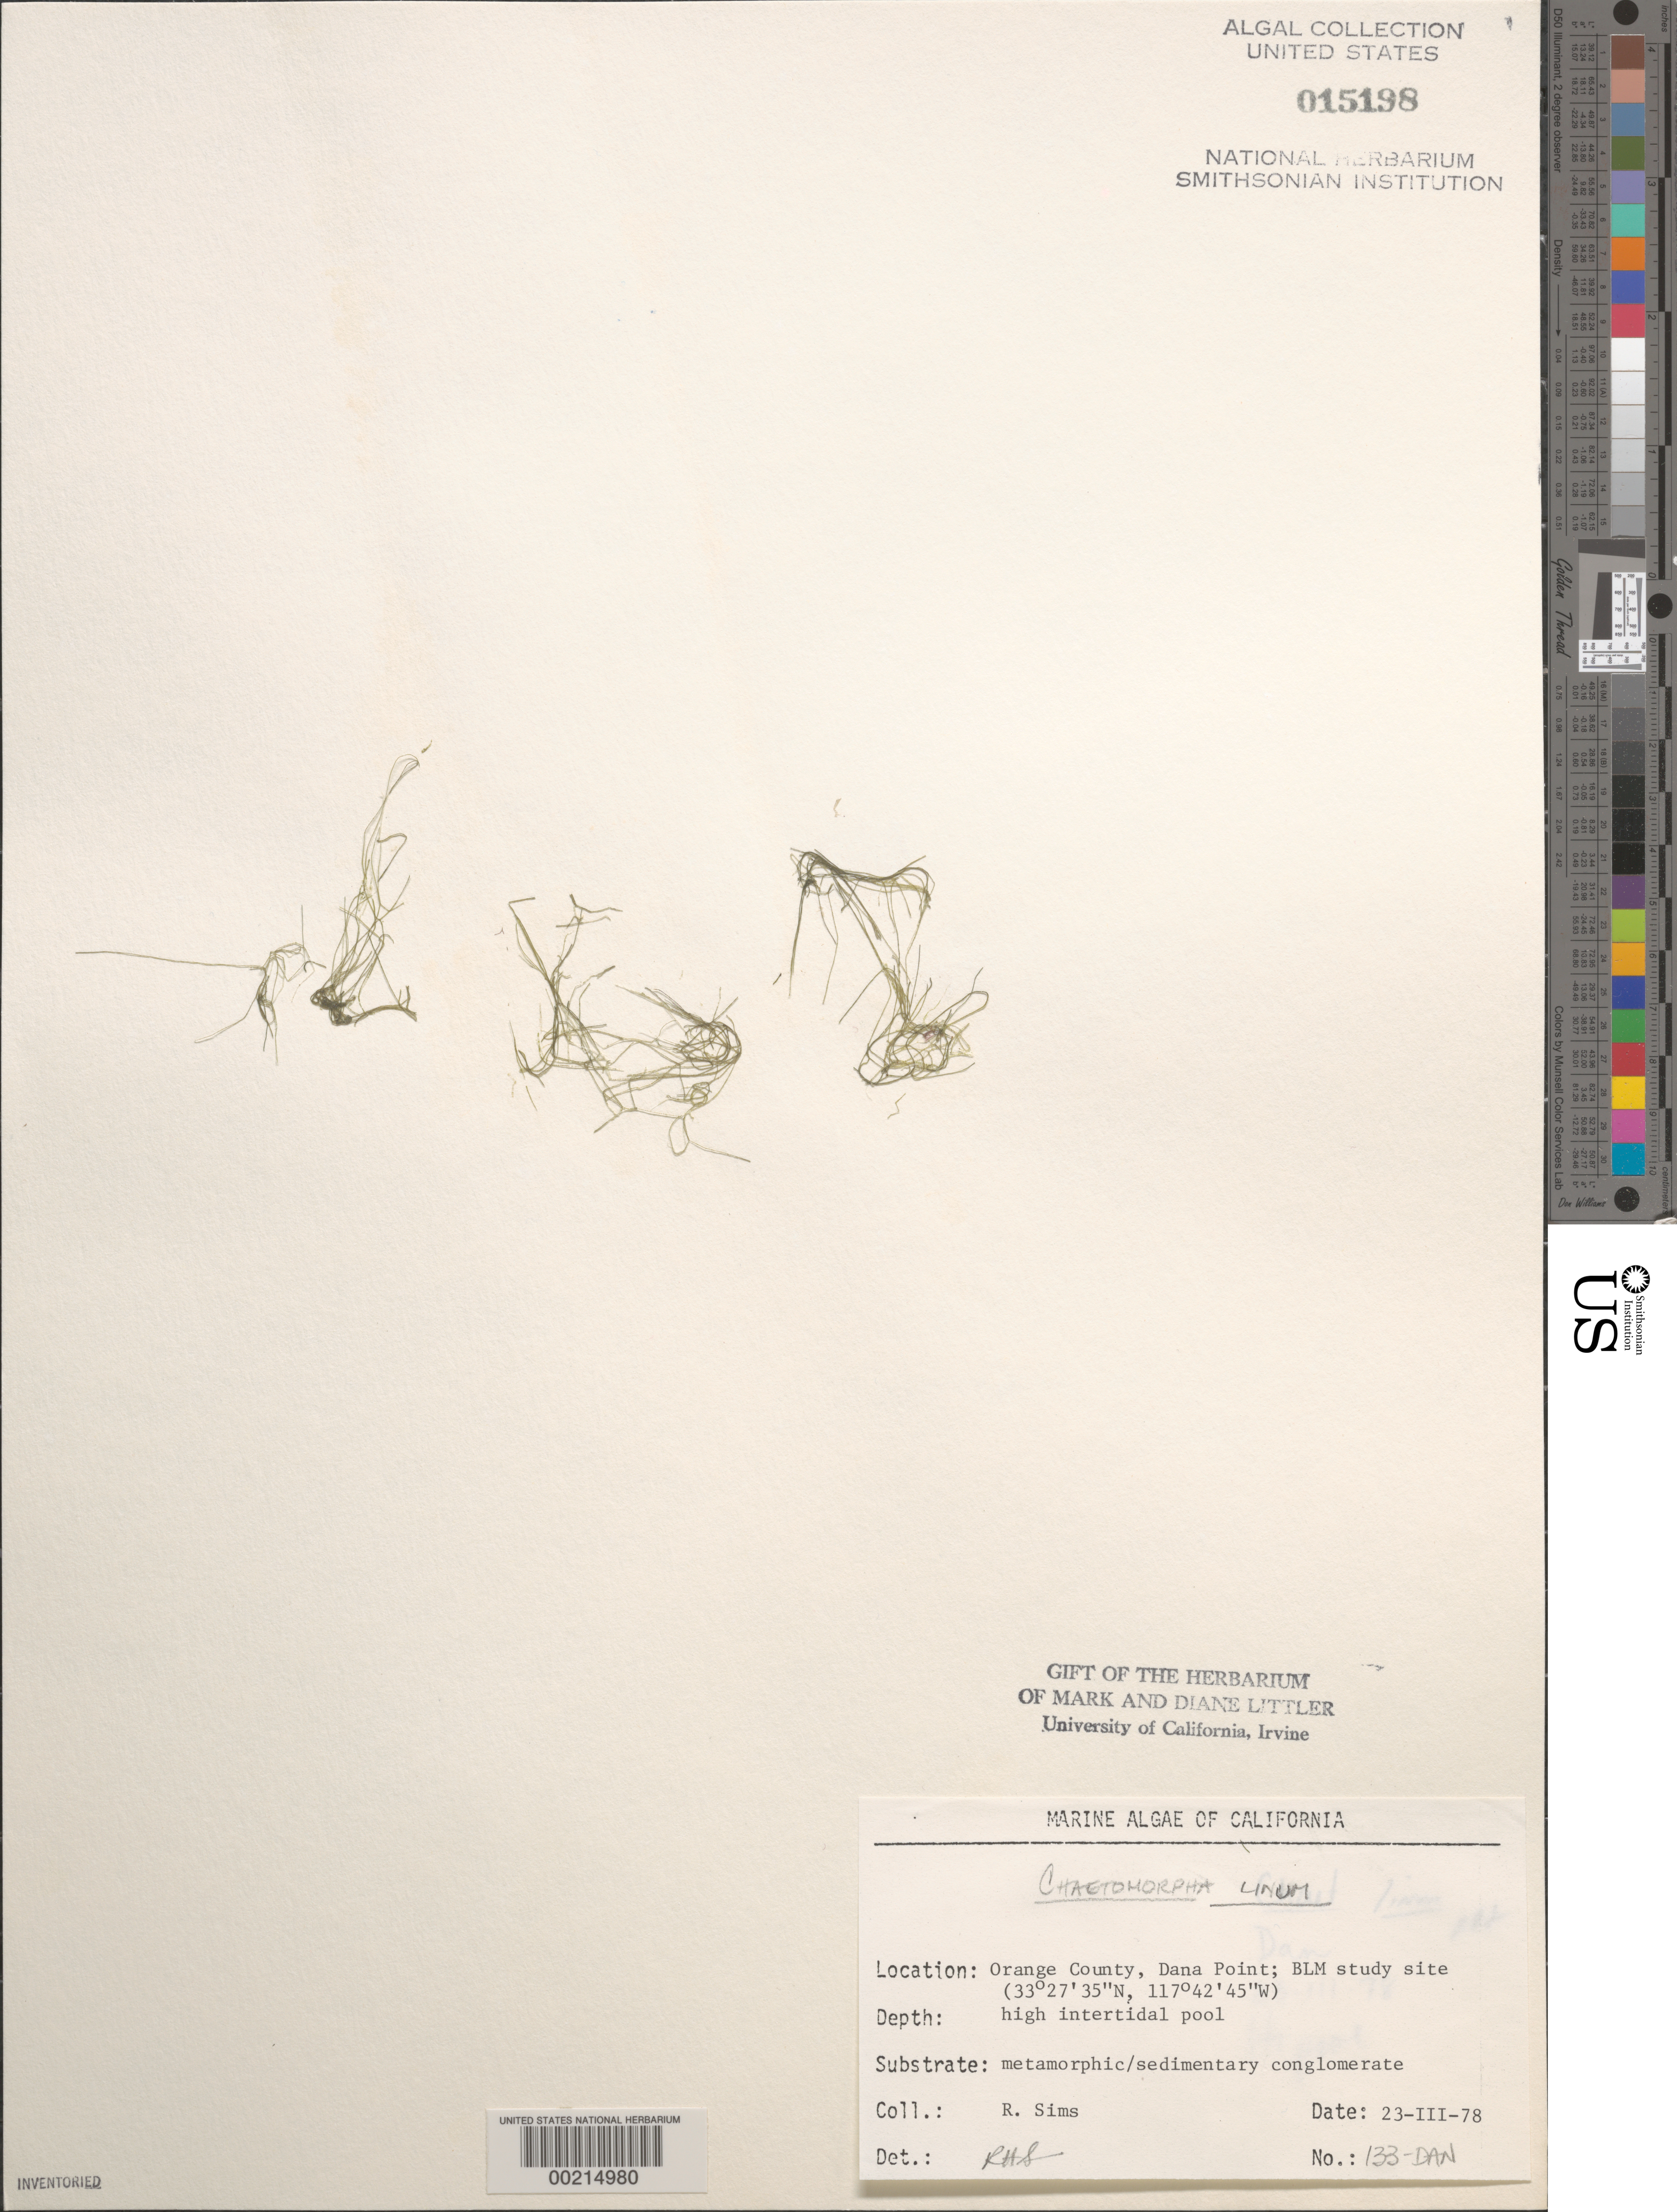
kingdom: Plantae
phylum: Chlorophyta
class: Ulvophyceae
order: Cladophorales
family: Cladophoraceae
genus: Chaetomorpha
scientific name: Chaetomorpha linum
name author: (O.F. Muell.) Kütz.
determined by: Sims, Robert H.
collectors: R. H. Sims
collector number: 133-DAN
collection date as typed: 23 Mar 1978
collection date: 1978-03-23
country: United States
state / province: California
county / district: Orange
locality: Dana Point, 1 km north of marina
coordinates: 33 27'35"N, 117 42'45"W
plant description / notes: BLM-SOCALBIGHT Rocky Intertidal Survey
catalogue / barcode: US 15198